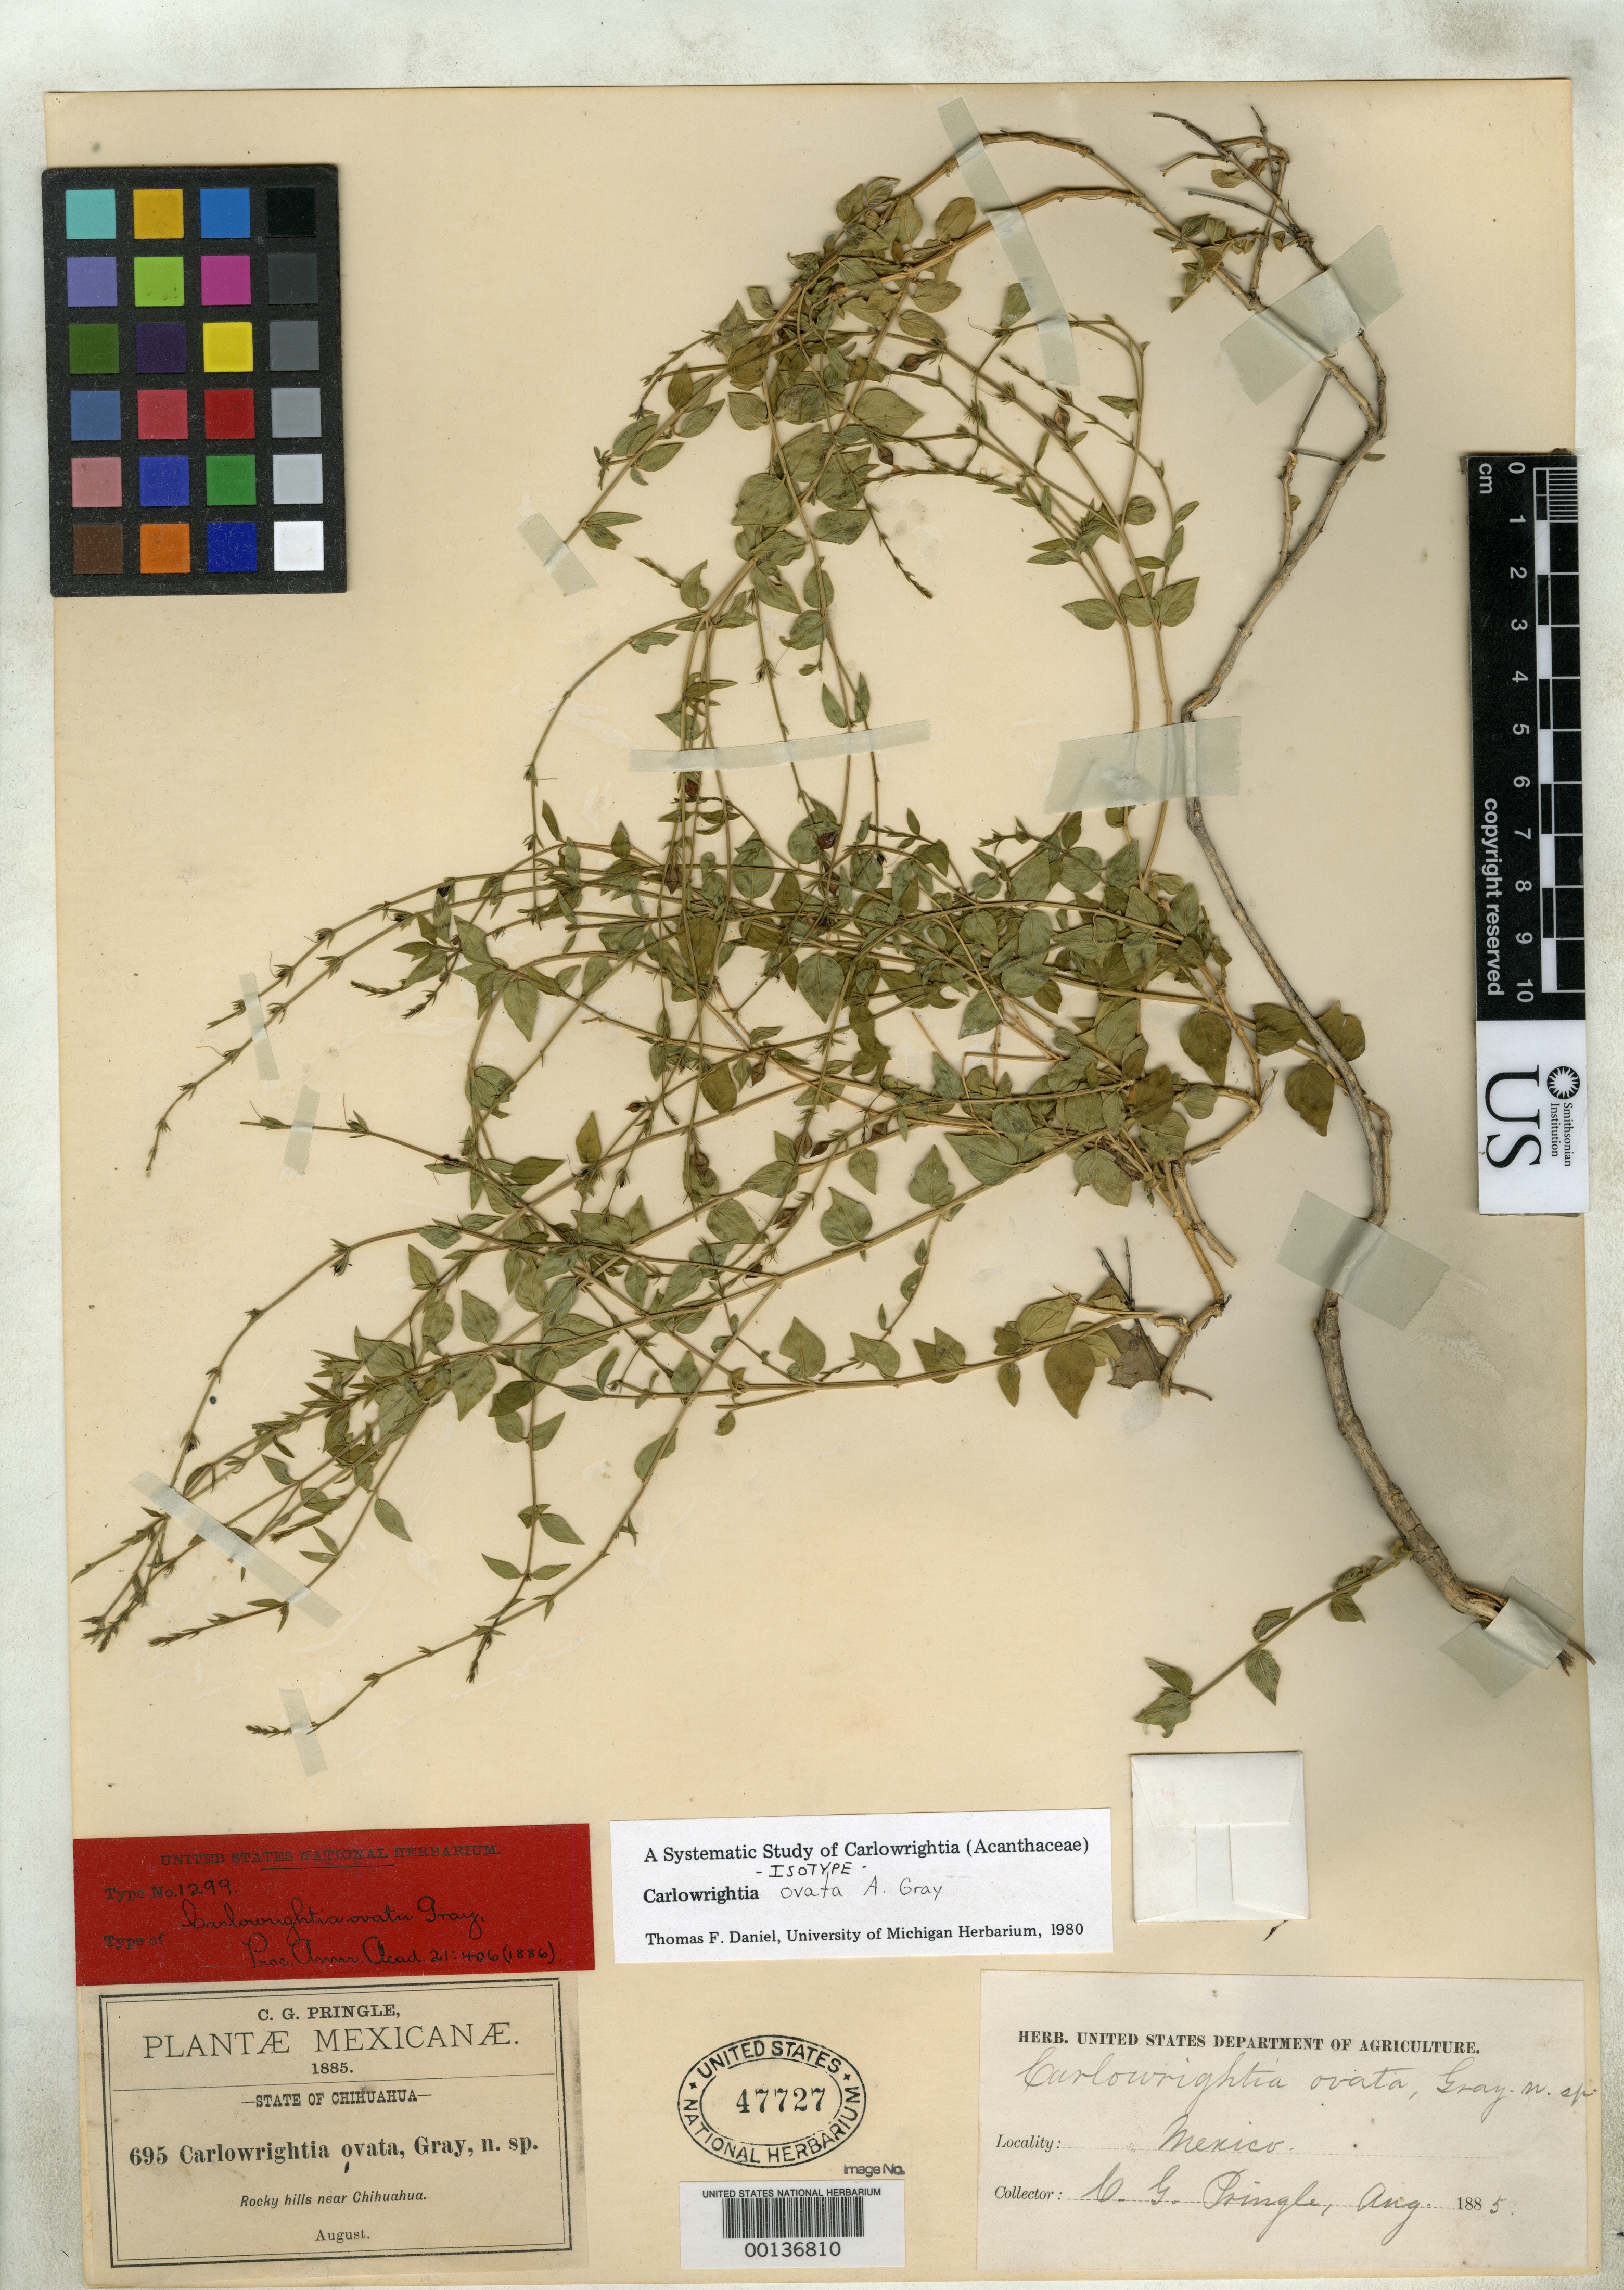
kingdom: Plantae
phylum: Tracheophyta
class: Magnoliopsida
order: Lamiales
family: Acanthaceae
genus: Carlowrightia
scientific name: Carlowrightia ovata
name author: A. Gray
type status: Isotype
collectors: C. G. Pringle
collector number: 695/995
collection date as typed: Aug 1885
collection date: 1885-08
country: Mexico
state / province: Chihuahua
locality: Near Chihuahua City.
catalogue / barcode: US 47727